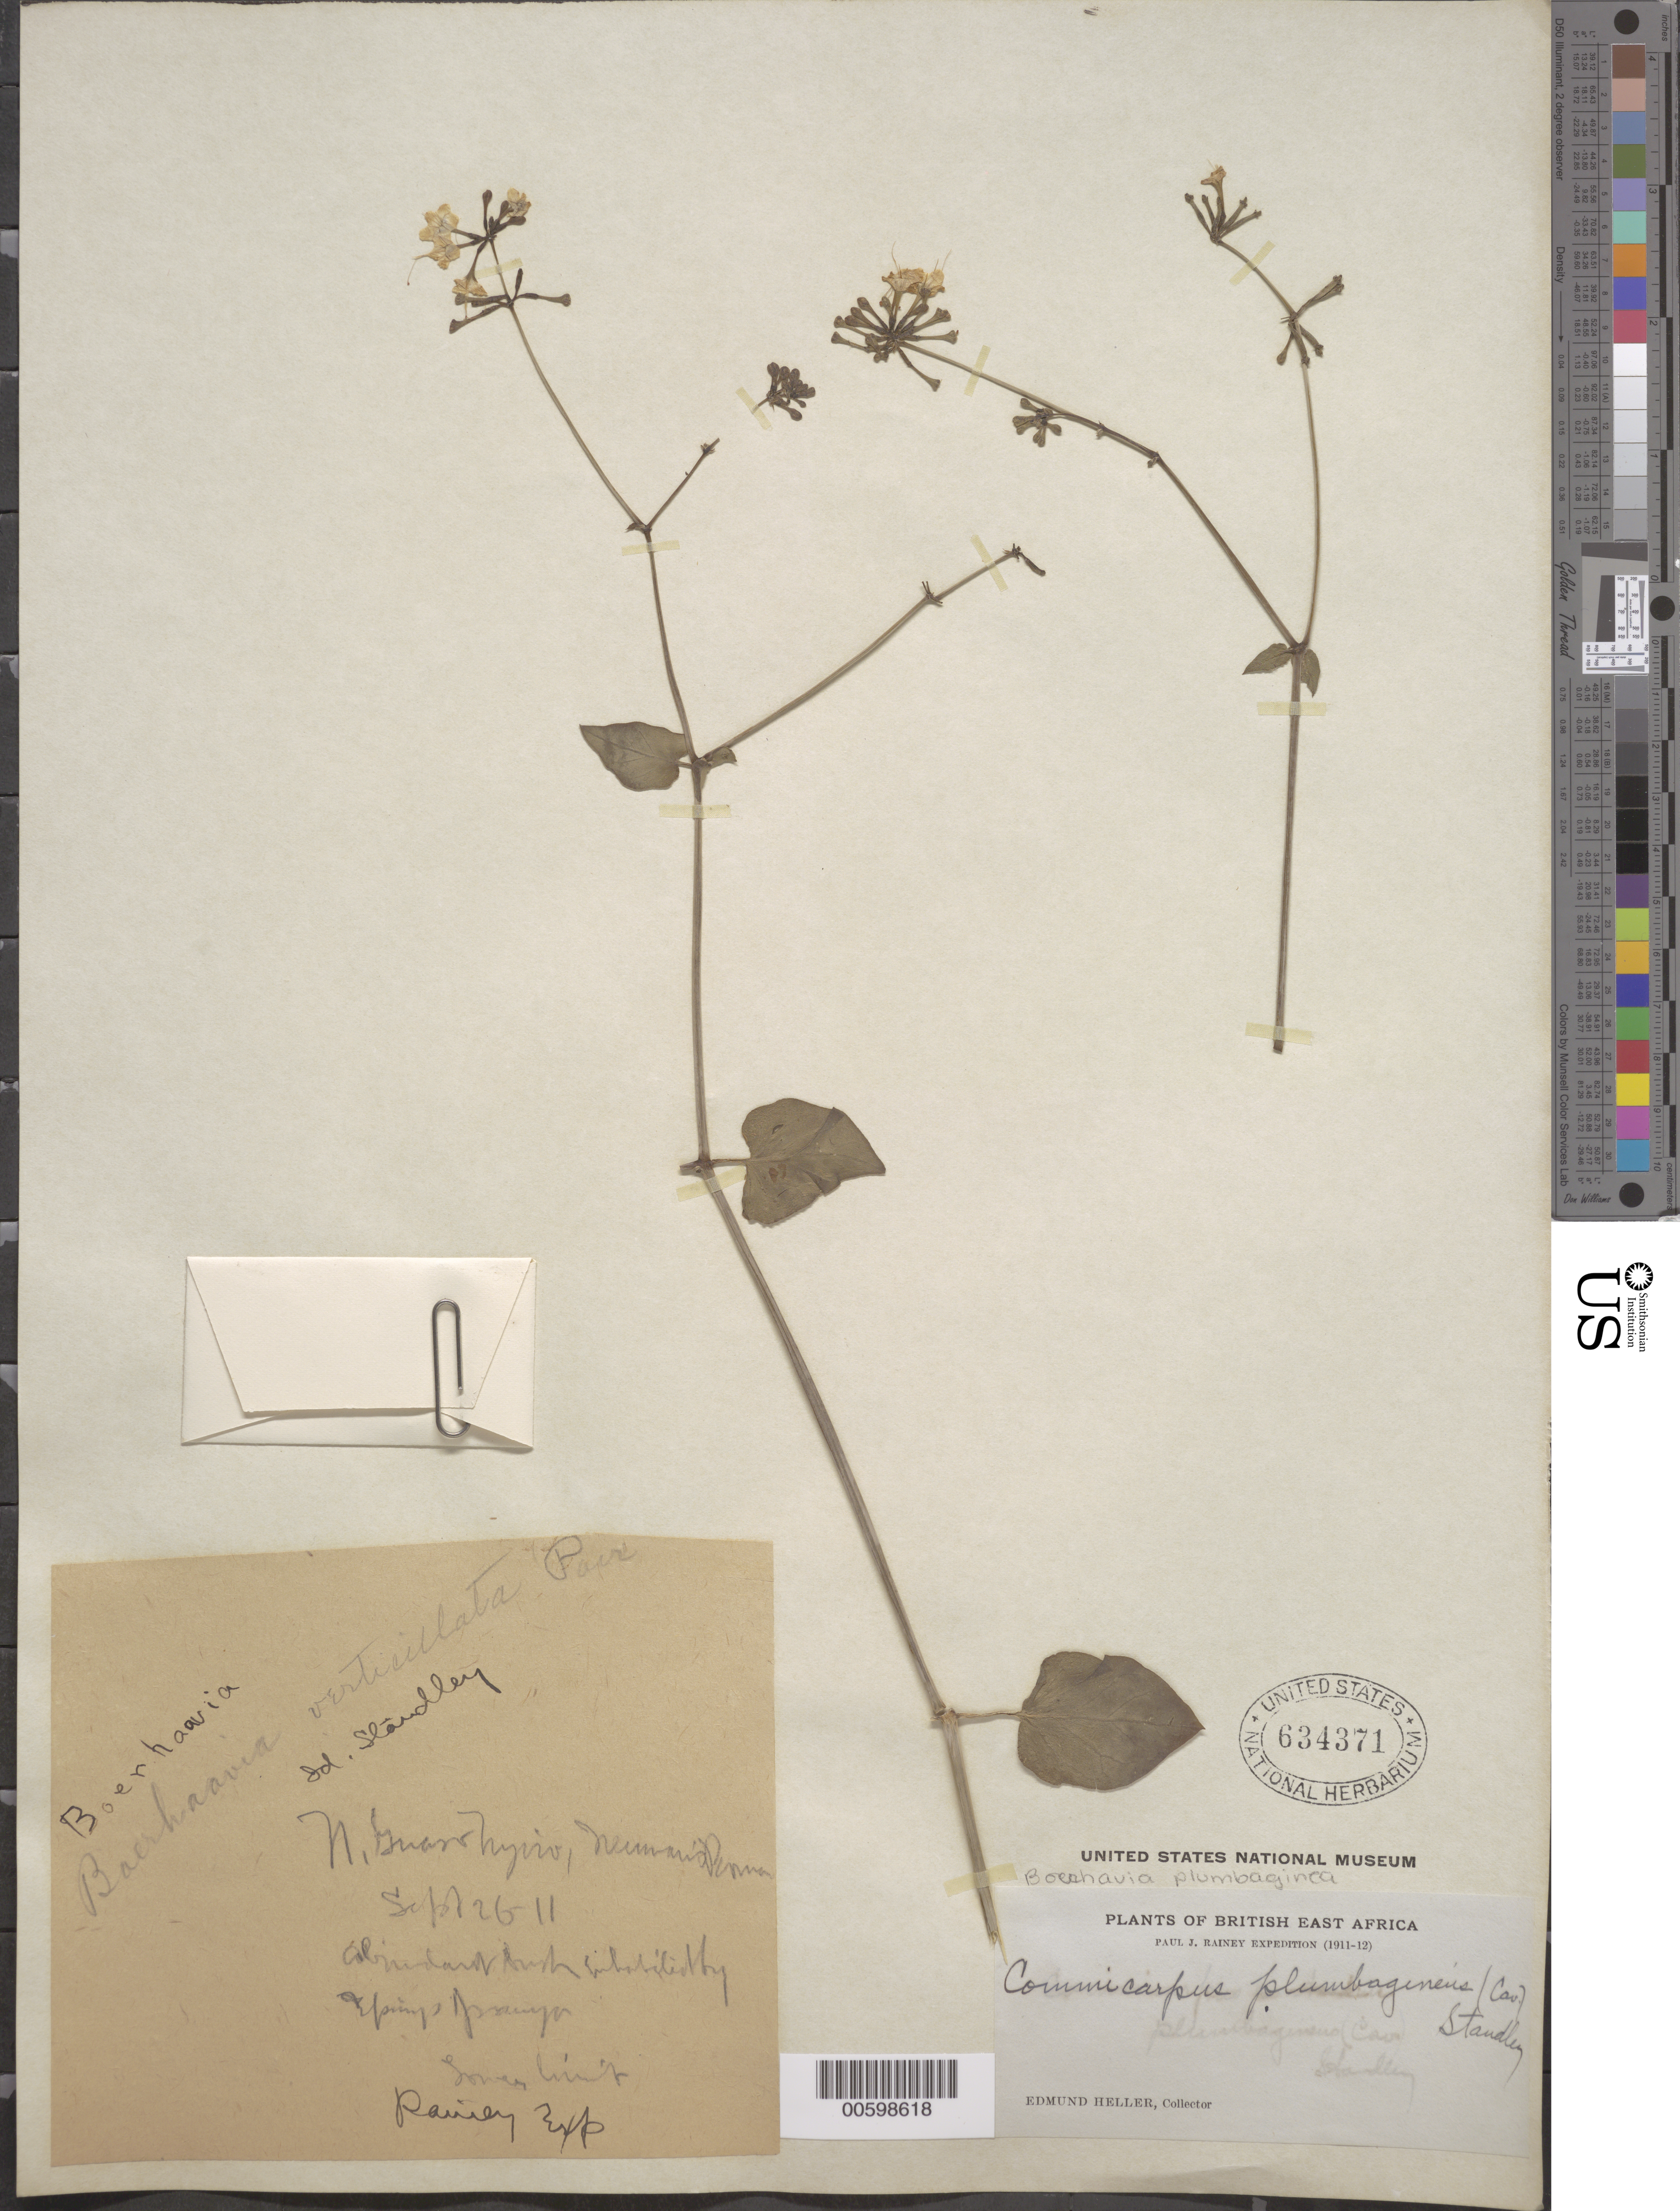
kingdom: Plantae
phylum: Tracheophyta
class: Magnoliopsida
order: Caryophyllales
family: Nyctaginaceae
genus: Boerhavia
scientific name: Boerhavia plumbaginea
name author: Cav.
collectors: E. A. Mearns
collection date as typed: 1911 to -- --- 1912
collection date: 1911/1912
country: Kenya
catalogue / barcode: US 634371